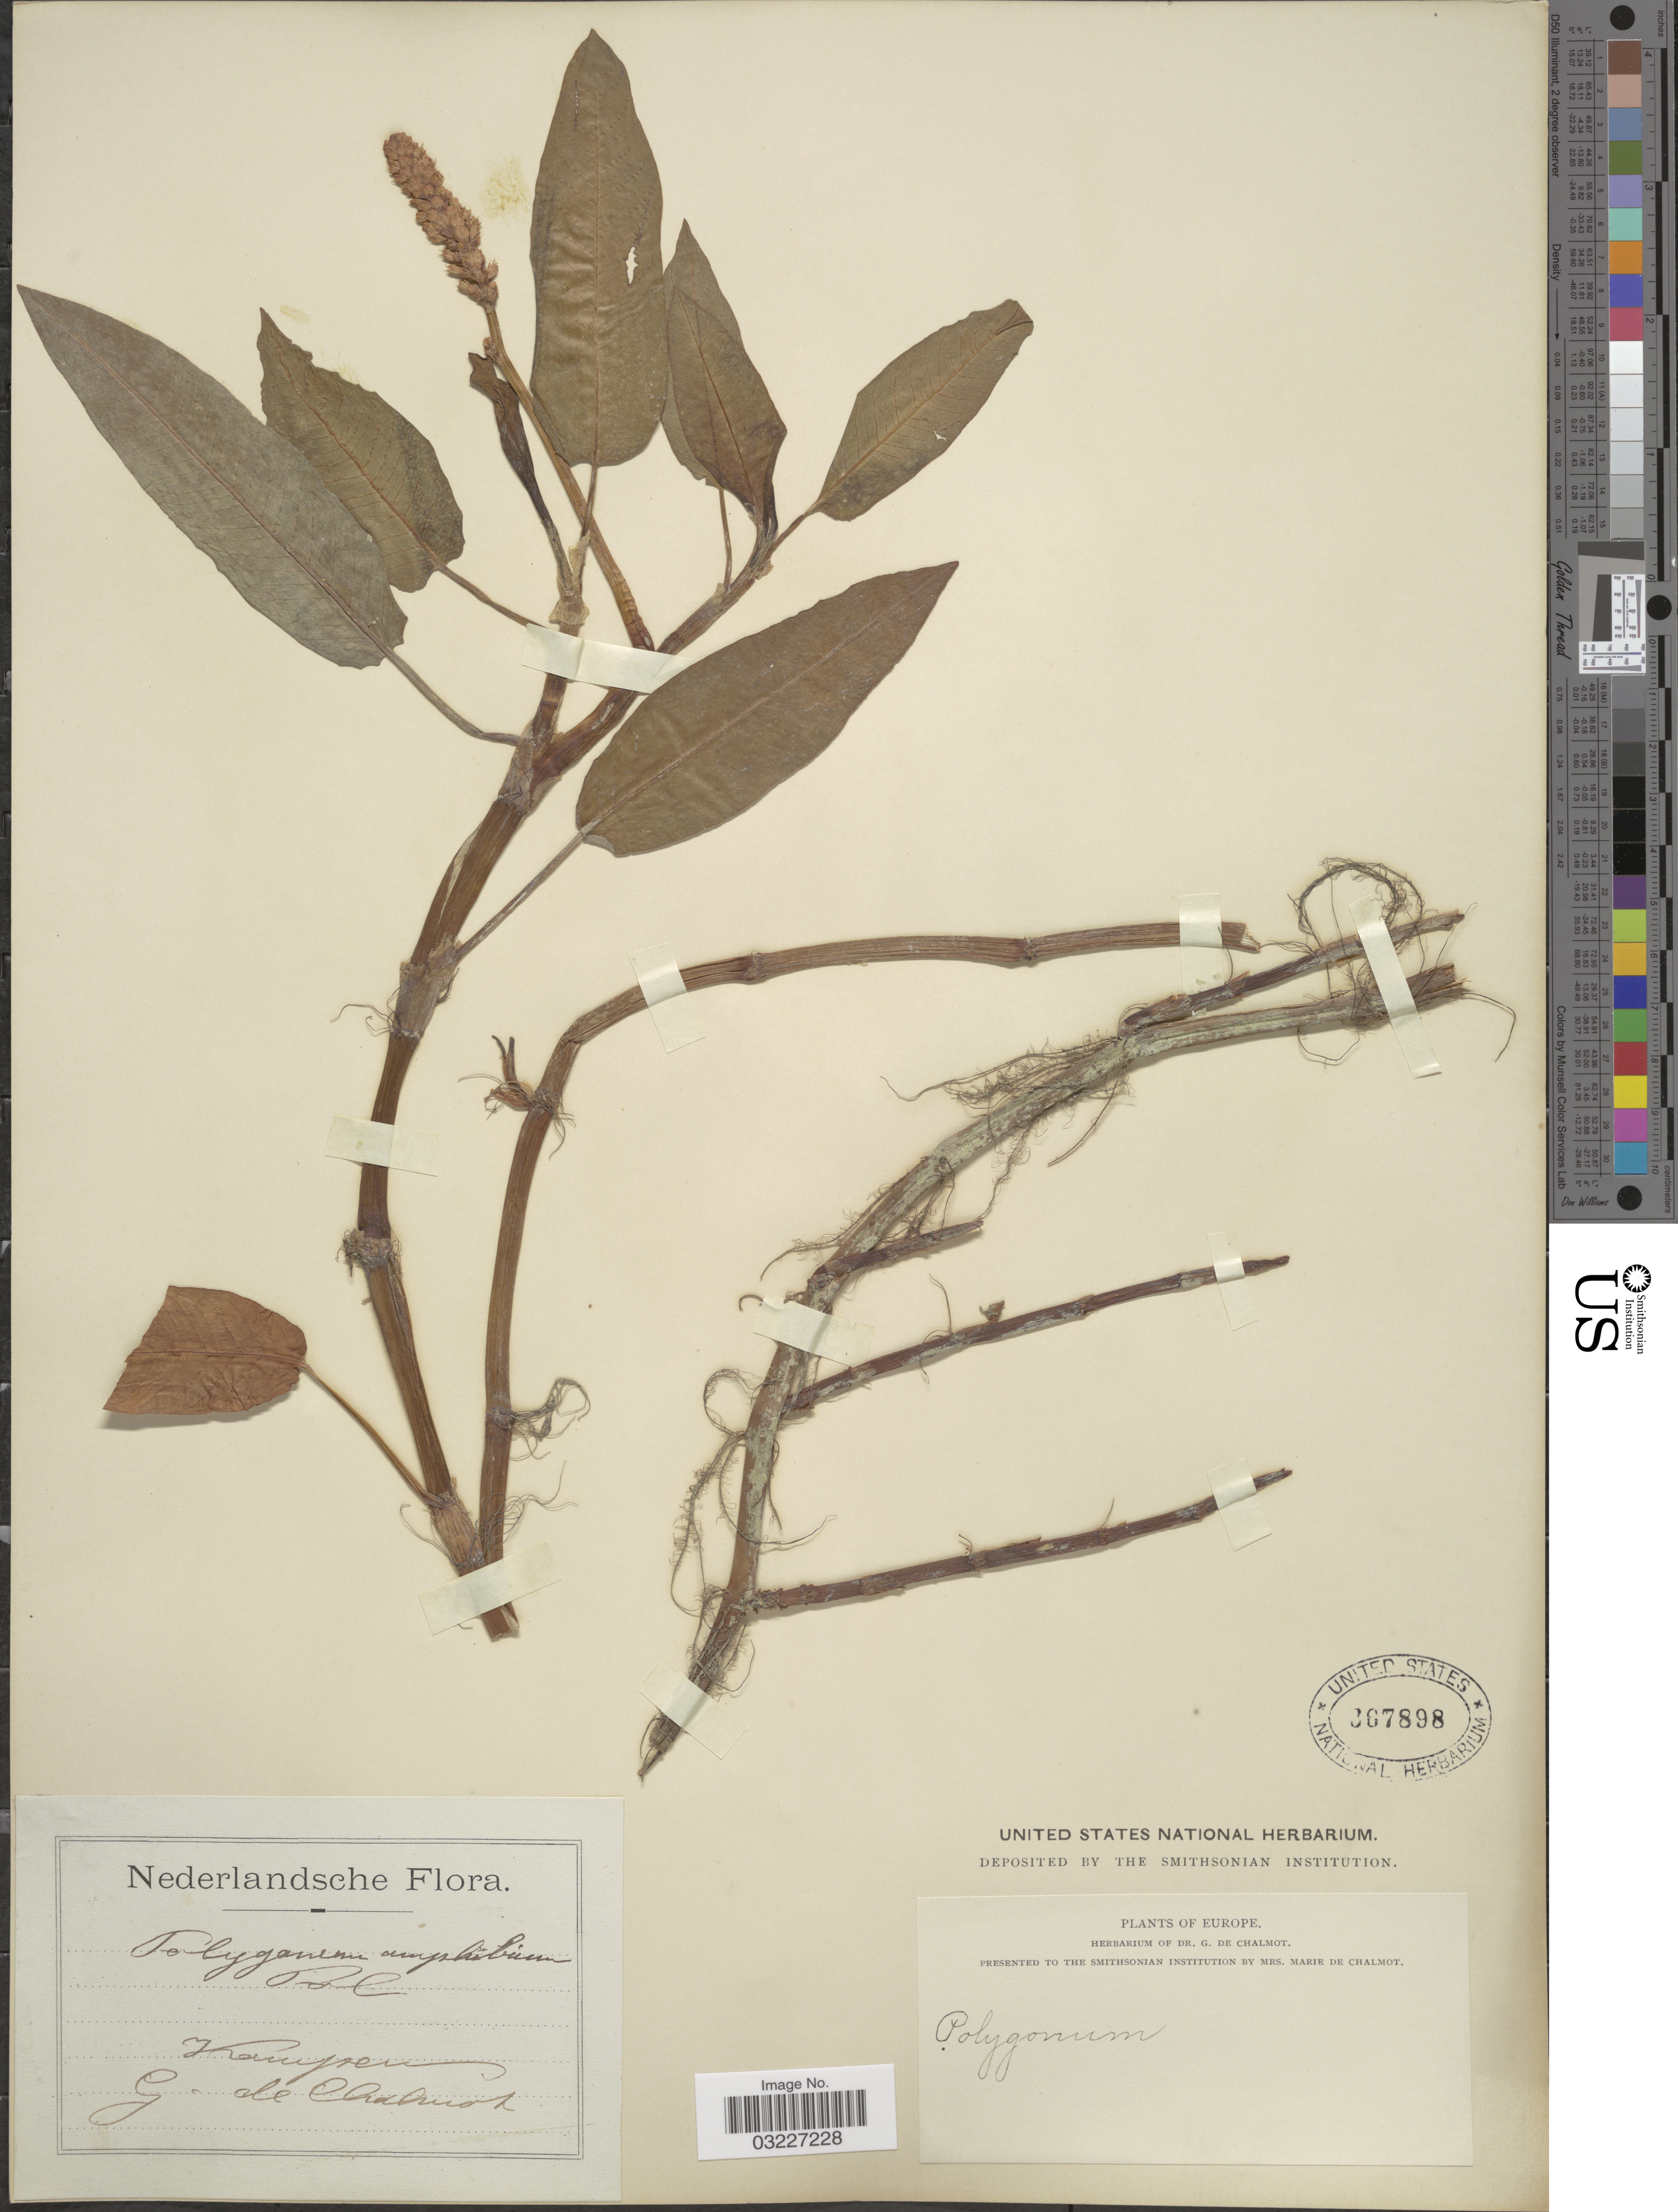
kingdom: Plantae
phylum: Tracheophyta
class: Magnoliopsida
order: Caryophyllales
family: Polygonaceae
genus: Polygonum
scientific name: Polygonum amphibium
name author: L.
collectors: G. de Chalmot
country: Netherlands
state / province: Overijssel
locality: Kampen.